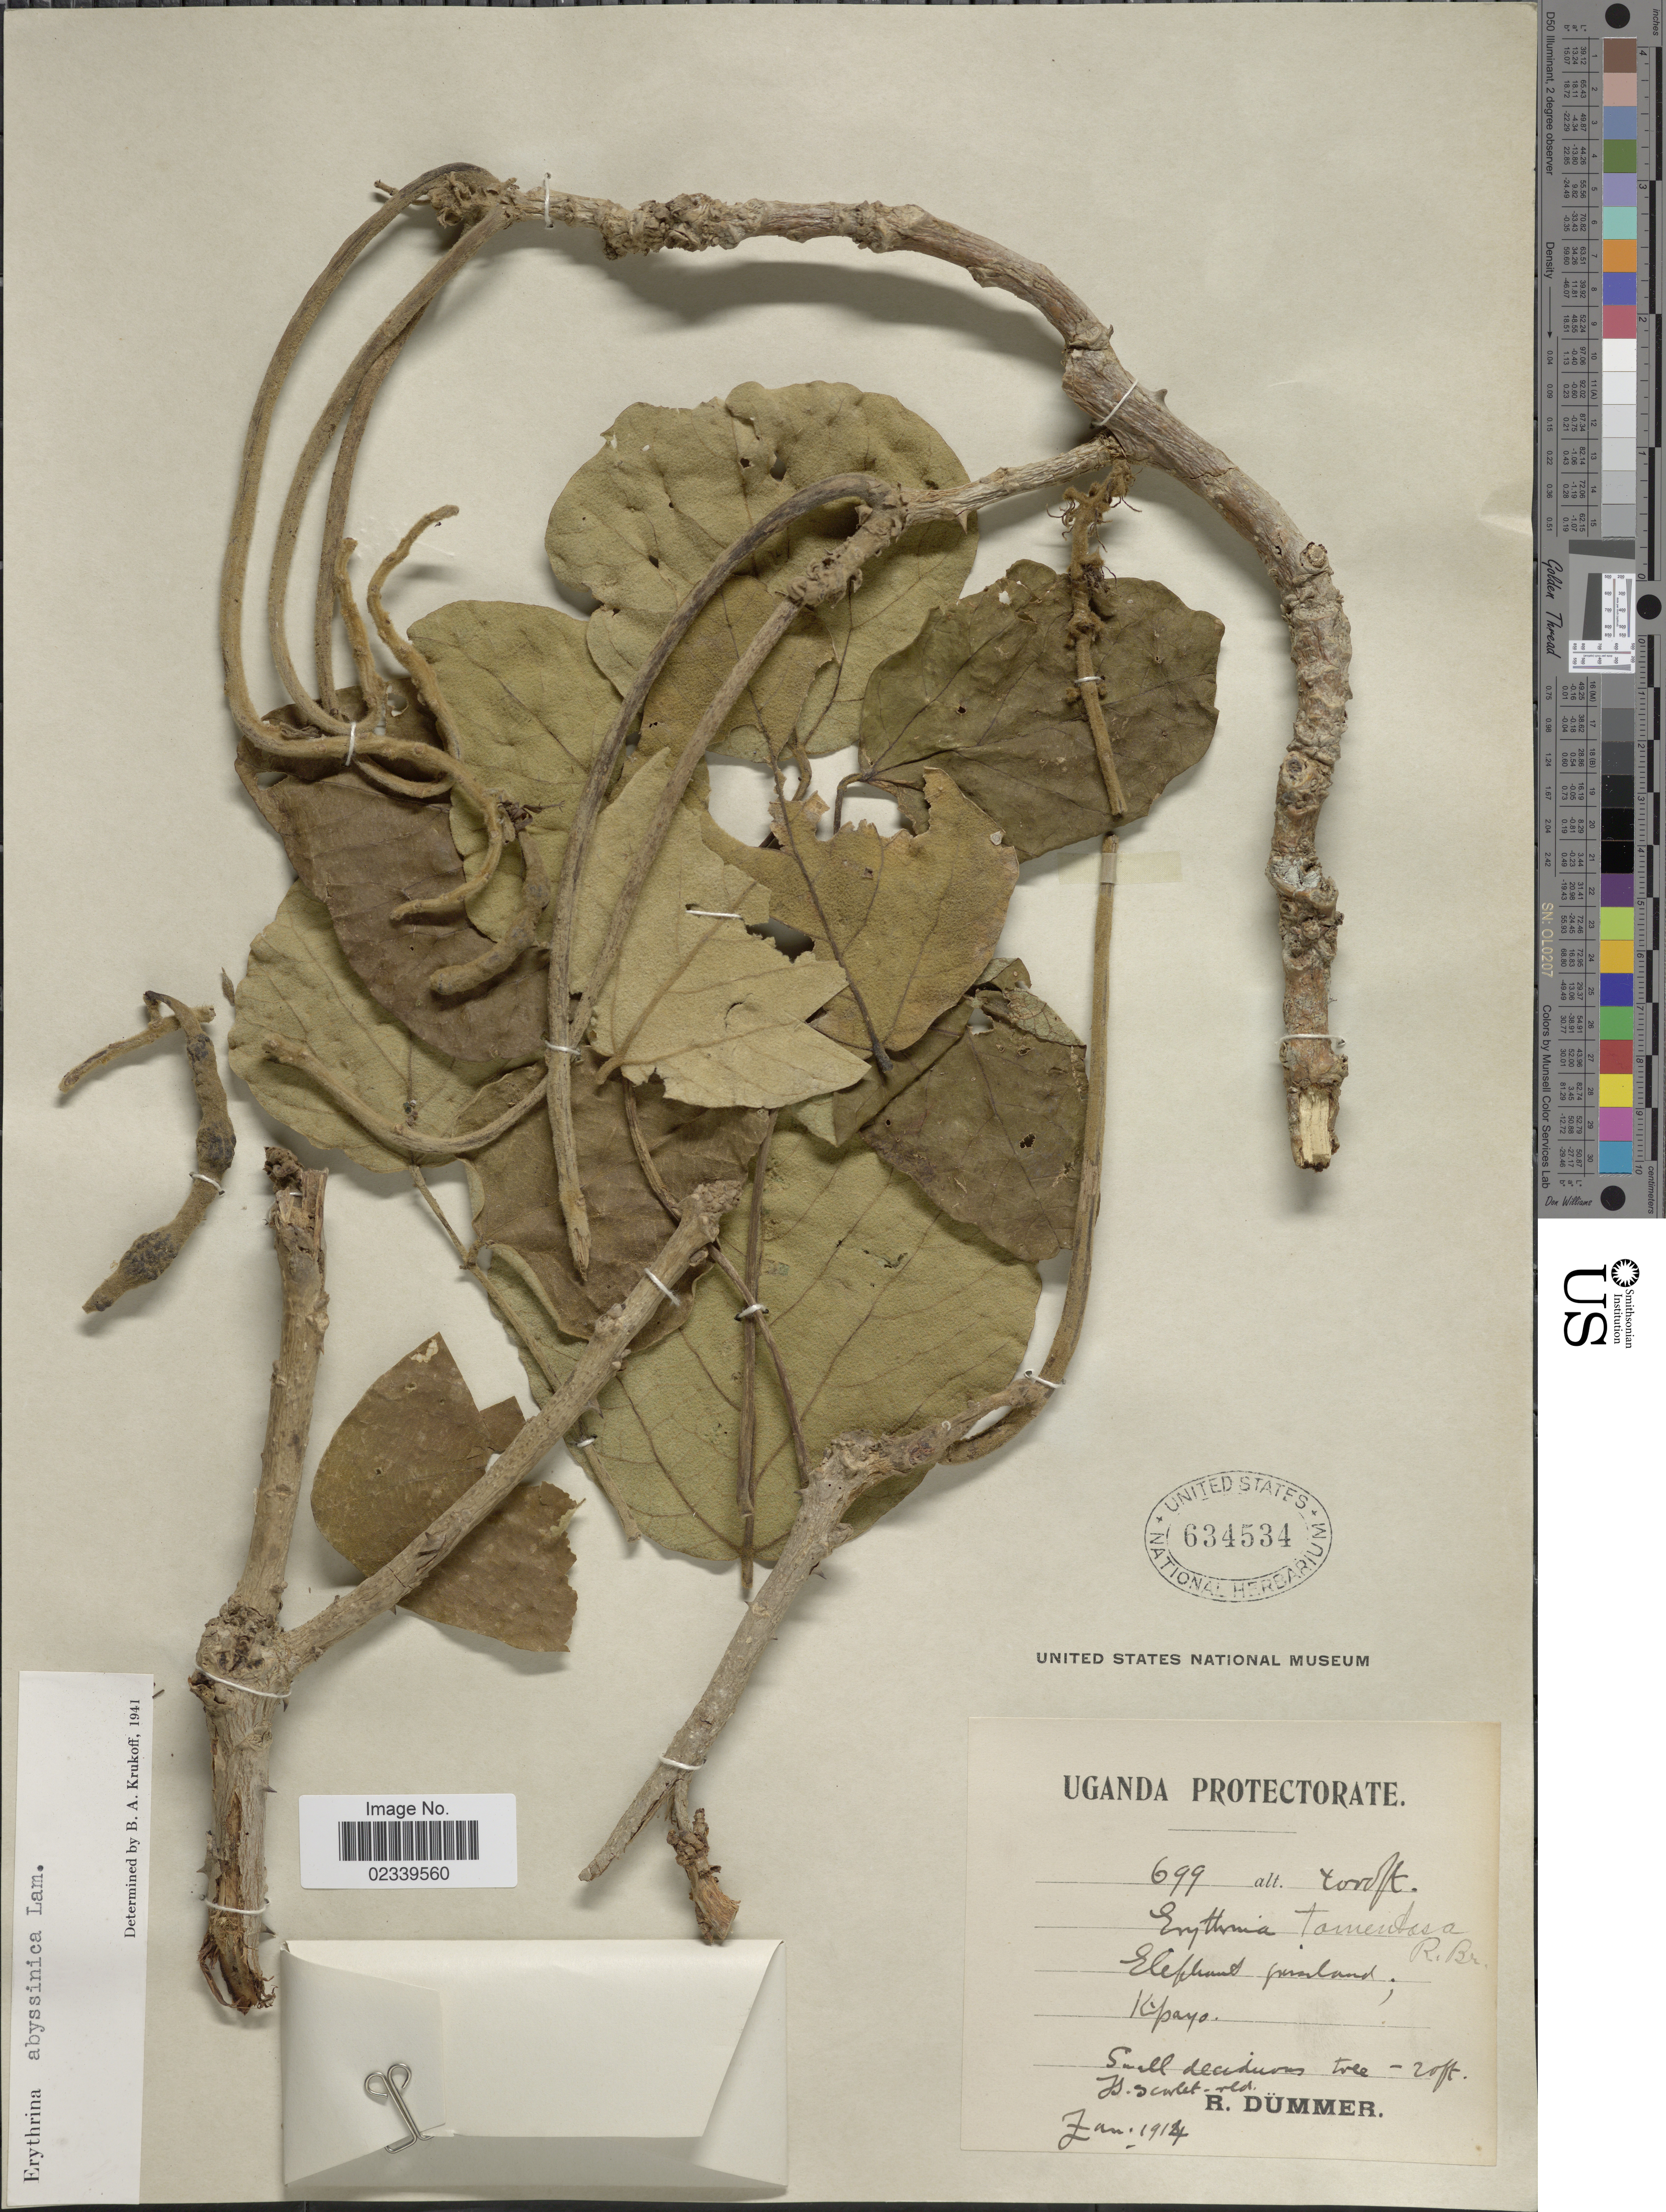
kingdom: Plantae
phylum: Tracheophyta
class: Magnoliopsida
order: Fabales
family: Fabaceae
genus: Erythrina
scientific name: Erythrina abyssinica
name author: Lam.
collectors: R. A. Dümmer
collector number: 699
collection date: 1914-01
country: Uganda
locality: Elephant grassland, Kipayo.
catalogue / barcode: US 634534